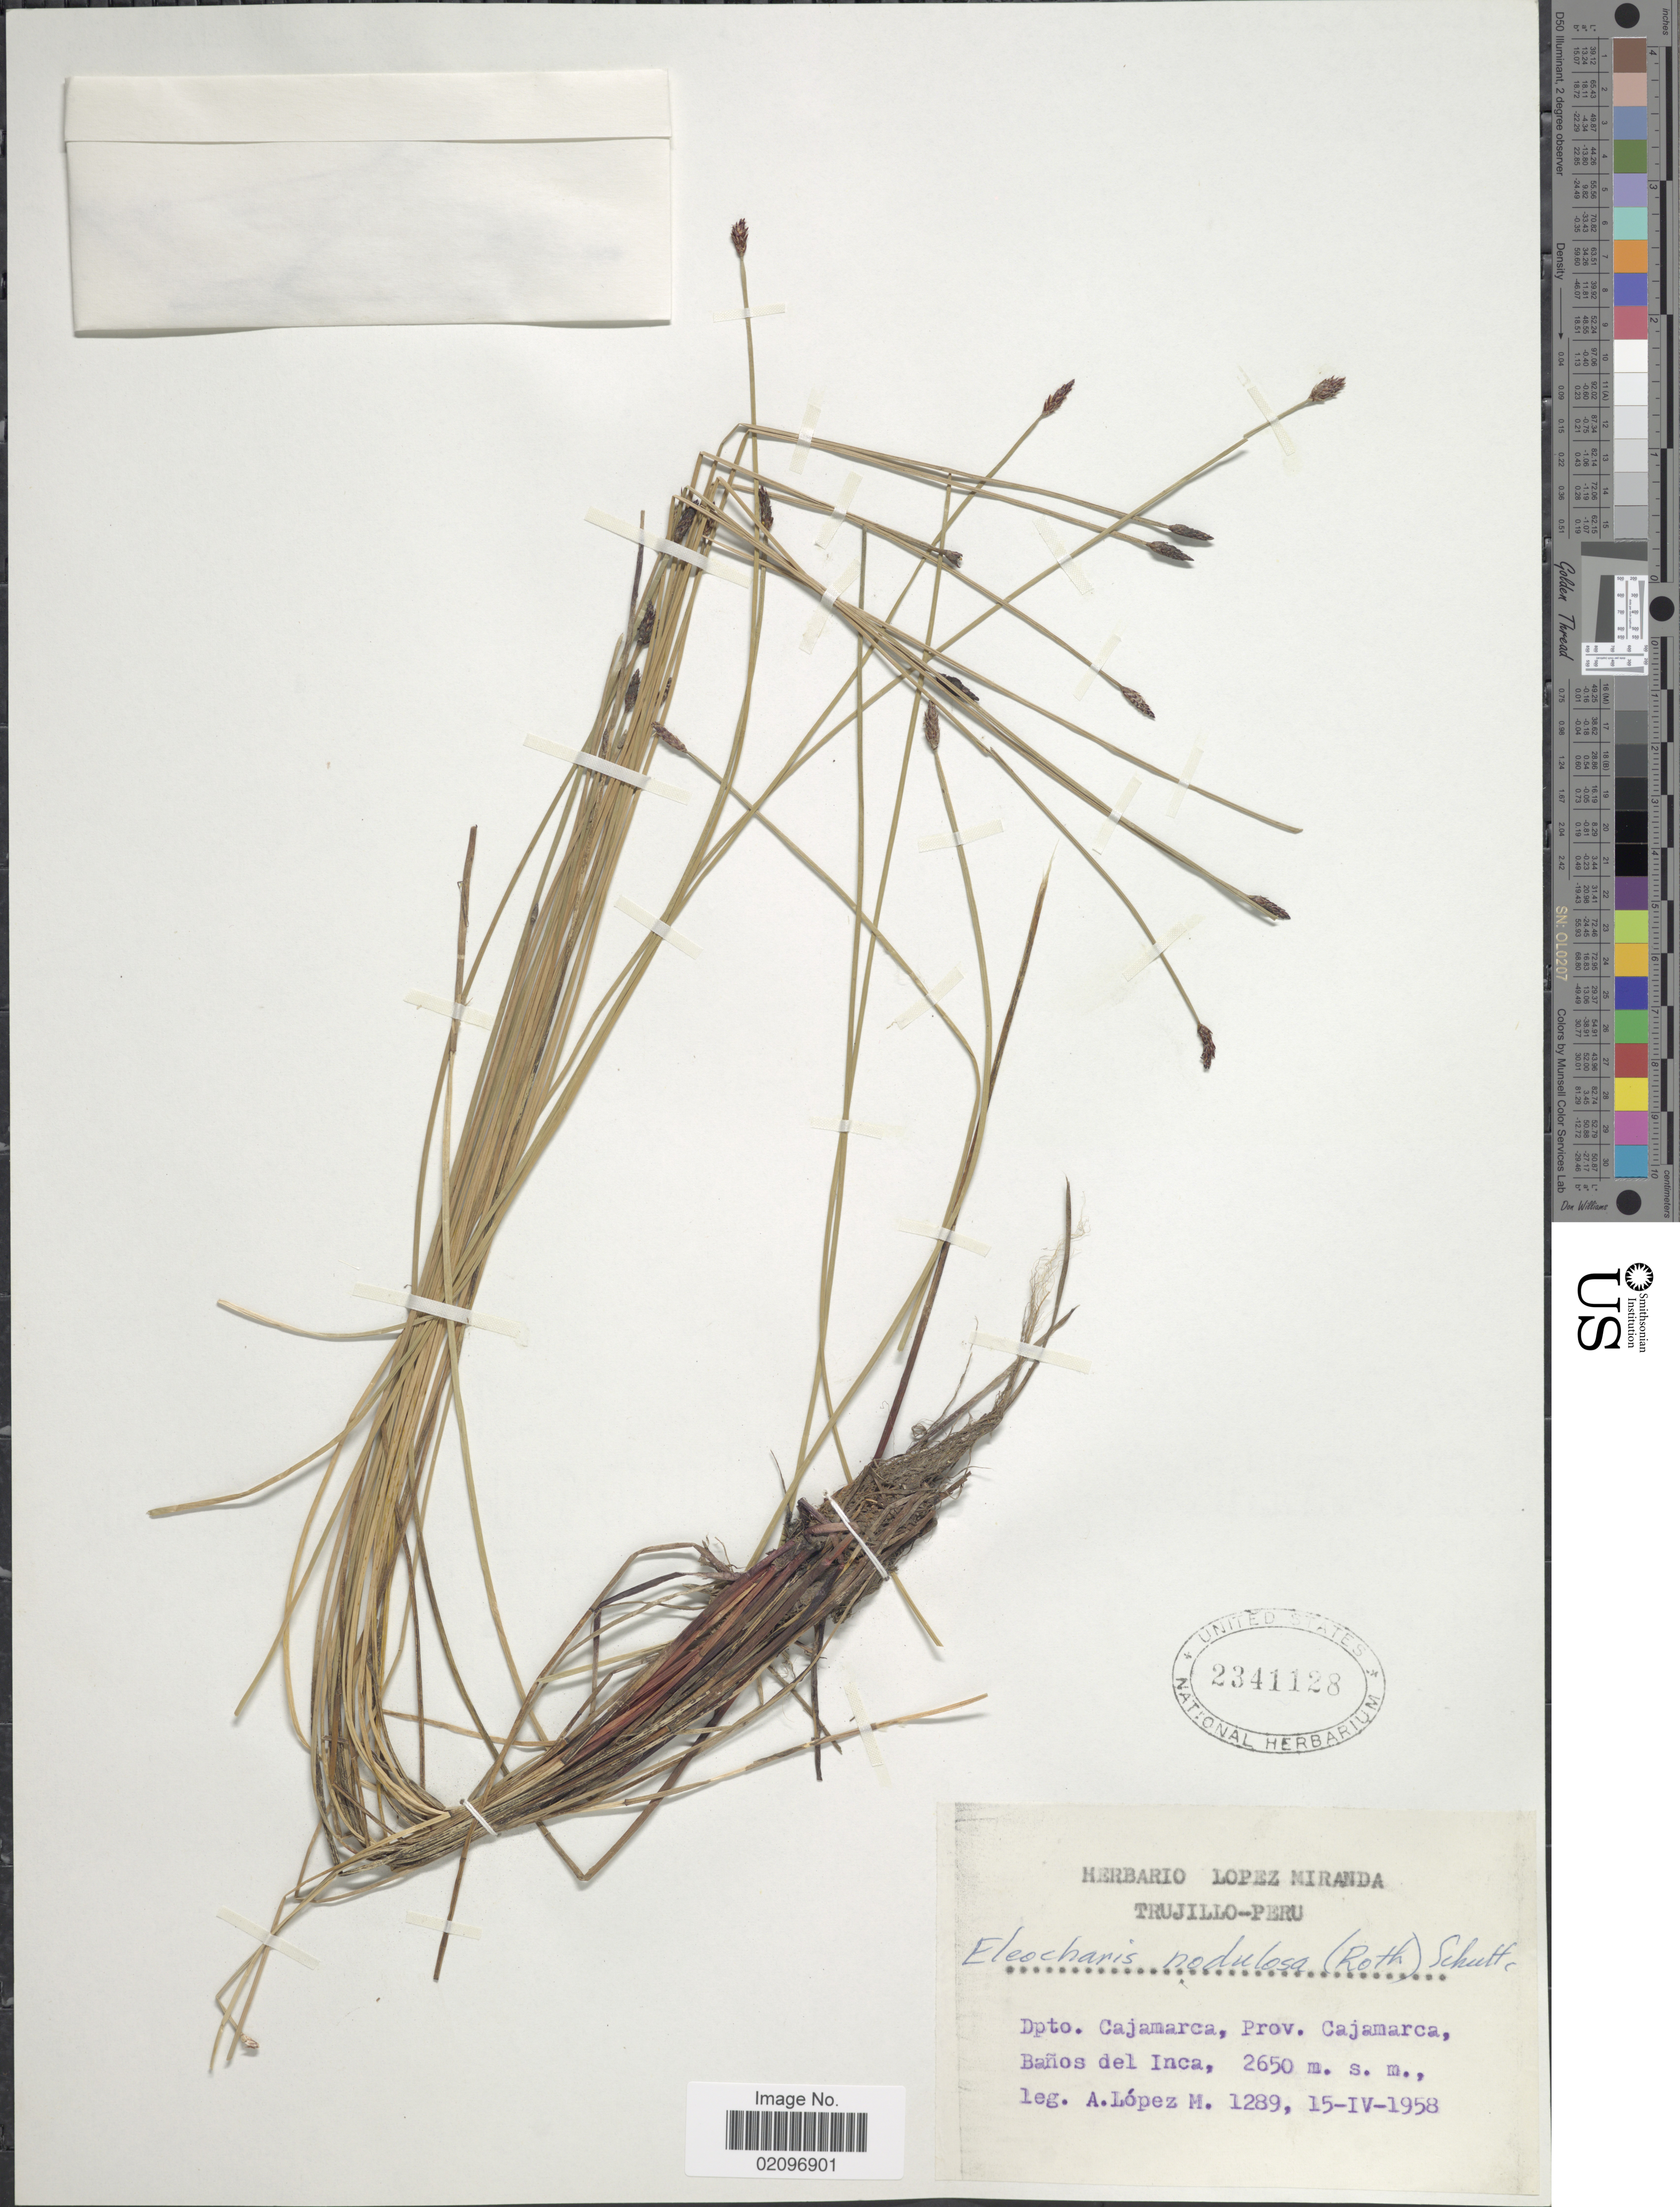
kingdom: Plantae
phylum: Tracheophyta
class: Liliopsida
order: Poales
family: Cyperaceae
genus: Eleocharis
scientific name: Eleocharis montana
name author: (Kunth) Roem. & Schult.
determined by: Strong, Mark T., (BOT), Smithsonian Institution - National Museum of Natural History (UNITED STATES)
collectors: A. López M.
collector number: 1289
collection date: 1958-04-15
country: Peru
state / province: Cajamarca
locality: Dpto. Cajamarca, Prov. Cajamarca.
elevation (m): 2650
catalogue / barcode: US 2341128